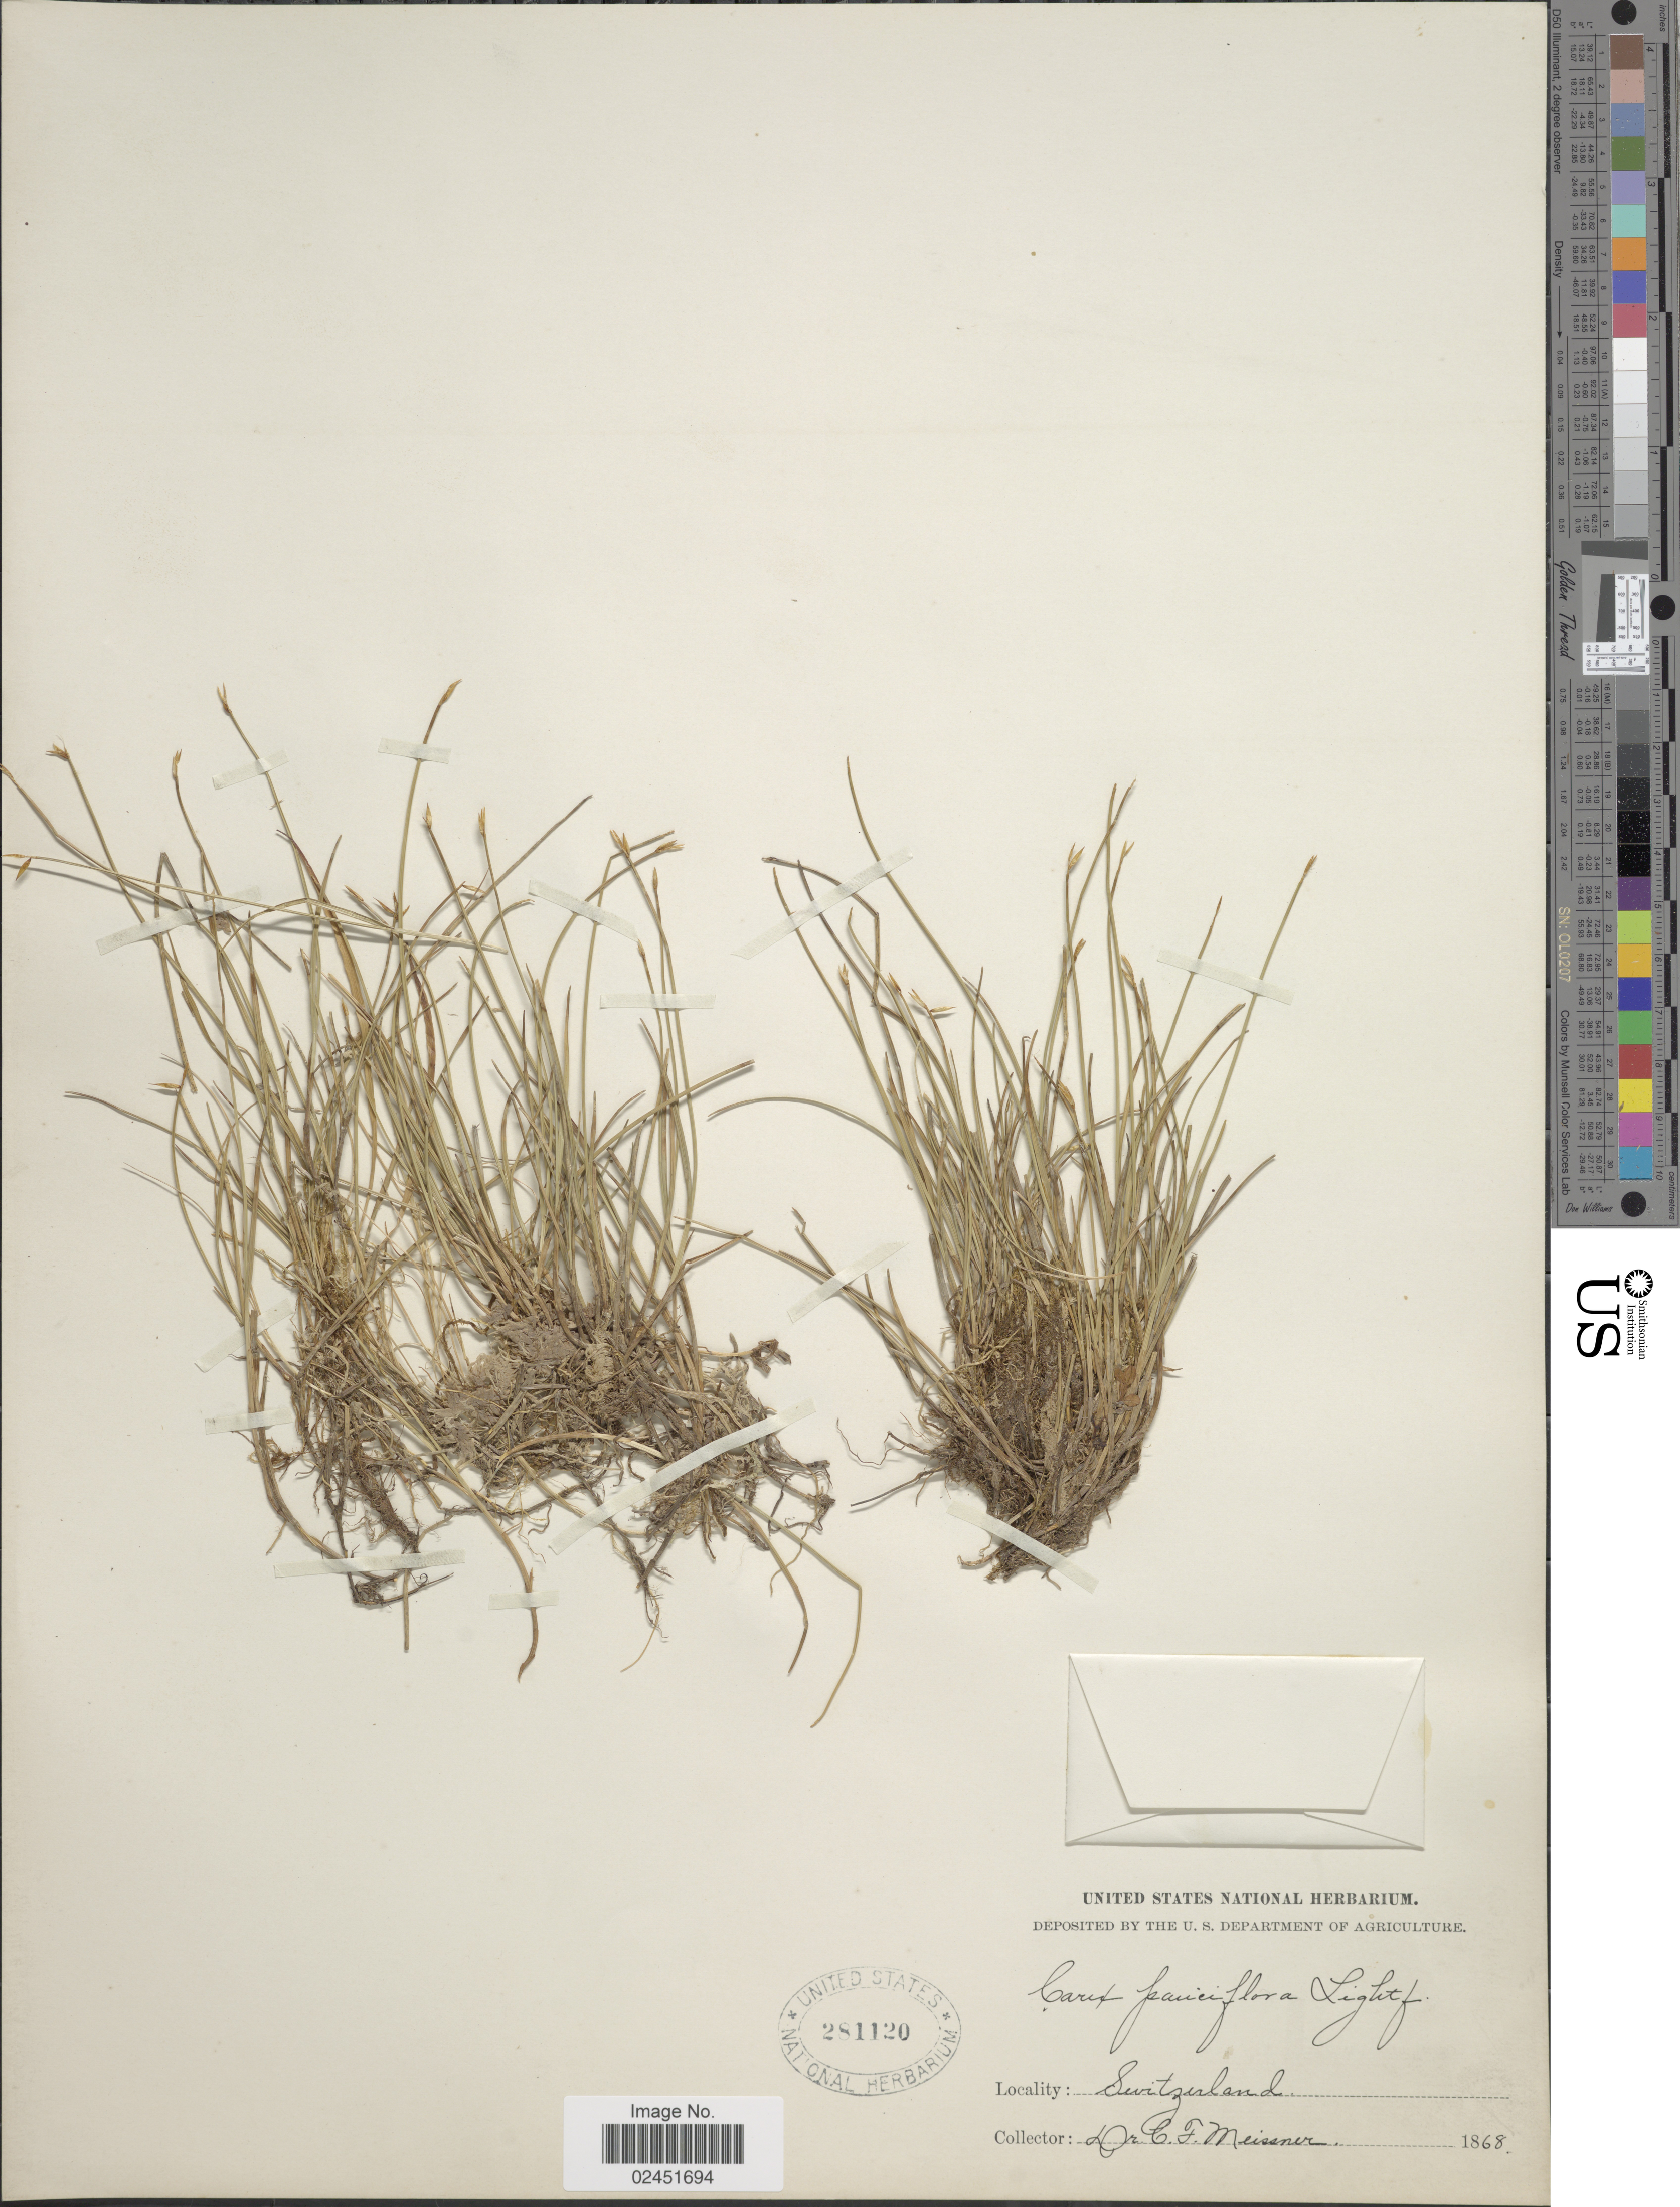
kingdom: Plantae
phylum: Tracheophyta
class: Liliopsida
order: Poales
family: Cyperaceae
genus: Carex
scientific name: Carex pauciflora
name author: Lightf.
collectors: C. F. W. Meissner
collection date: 1868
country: Switzerland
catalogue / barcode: US 281120